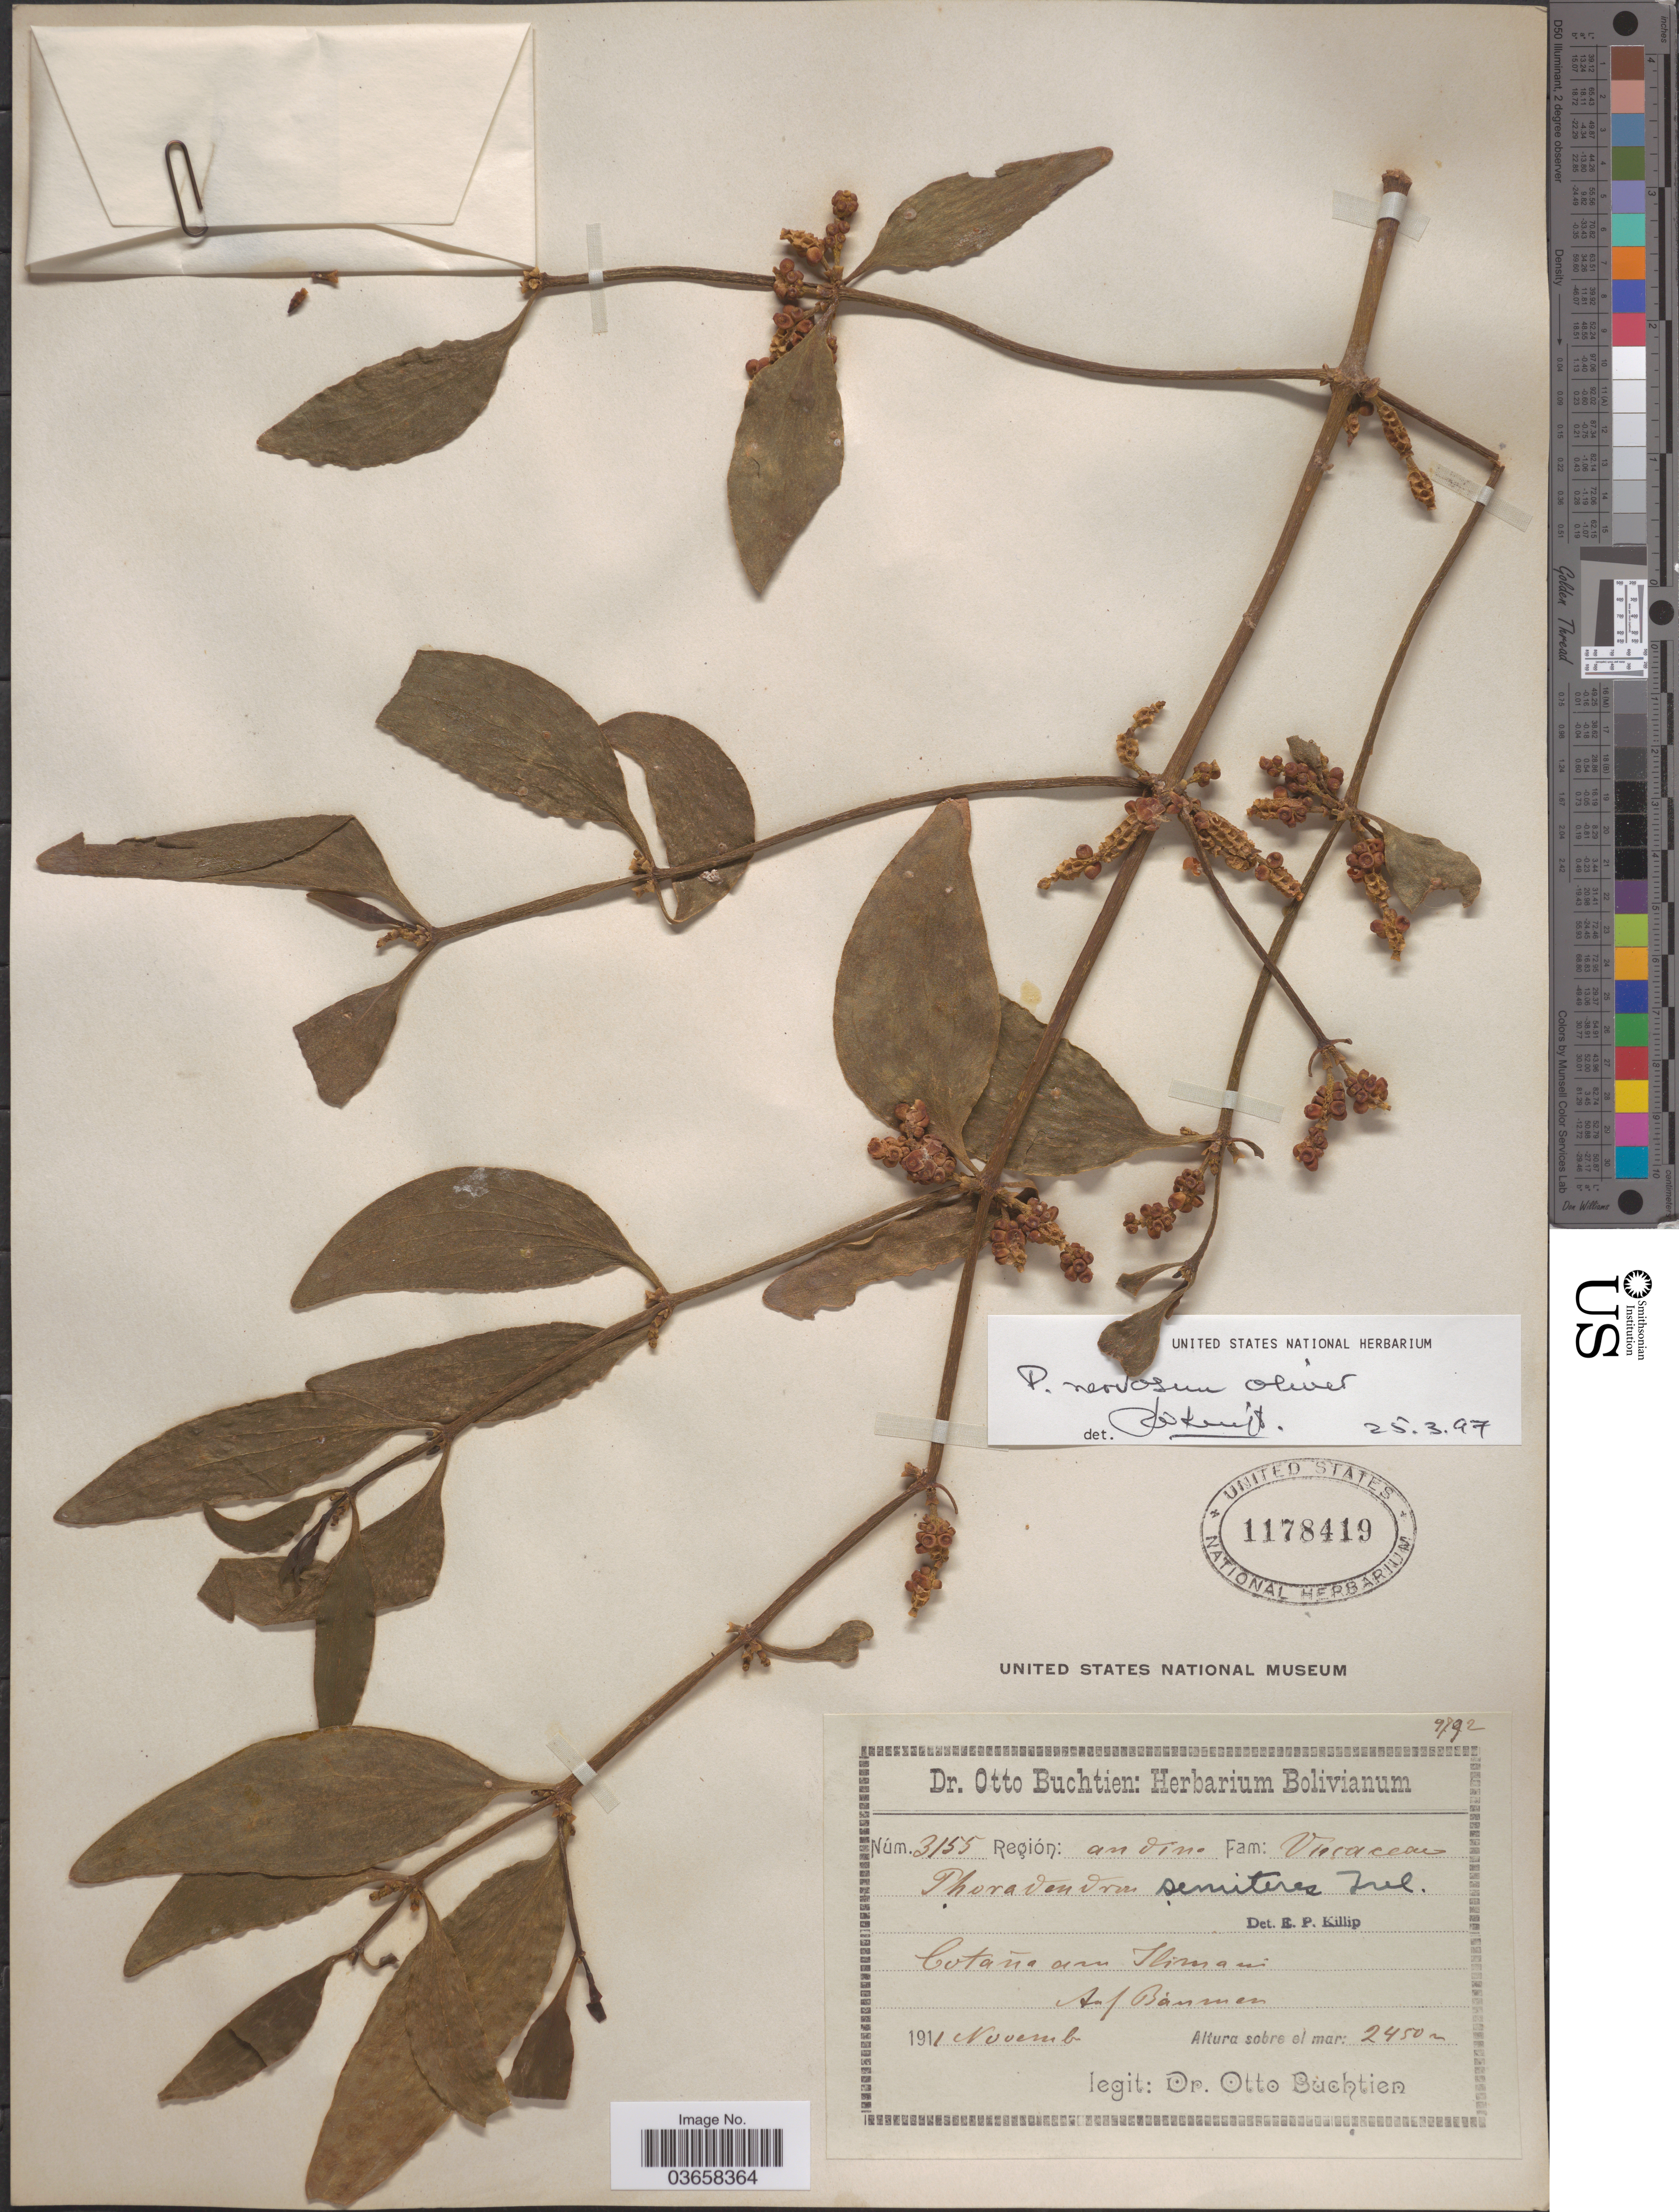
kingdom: Plantae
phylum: Tracheophyta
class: Magnoliopsida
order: Santalales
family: Viscaceae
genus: Phoradendron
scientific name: Phoradendron nervosum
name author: Oliv.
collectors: O. Buchtien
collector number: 3155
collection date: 1911-11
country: Bolivia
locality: Cotaña am Ilimani. Auf Baumen.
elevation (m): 2450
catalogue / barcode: US 1178419